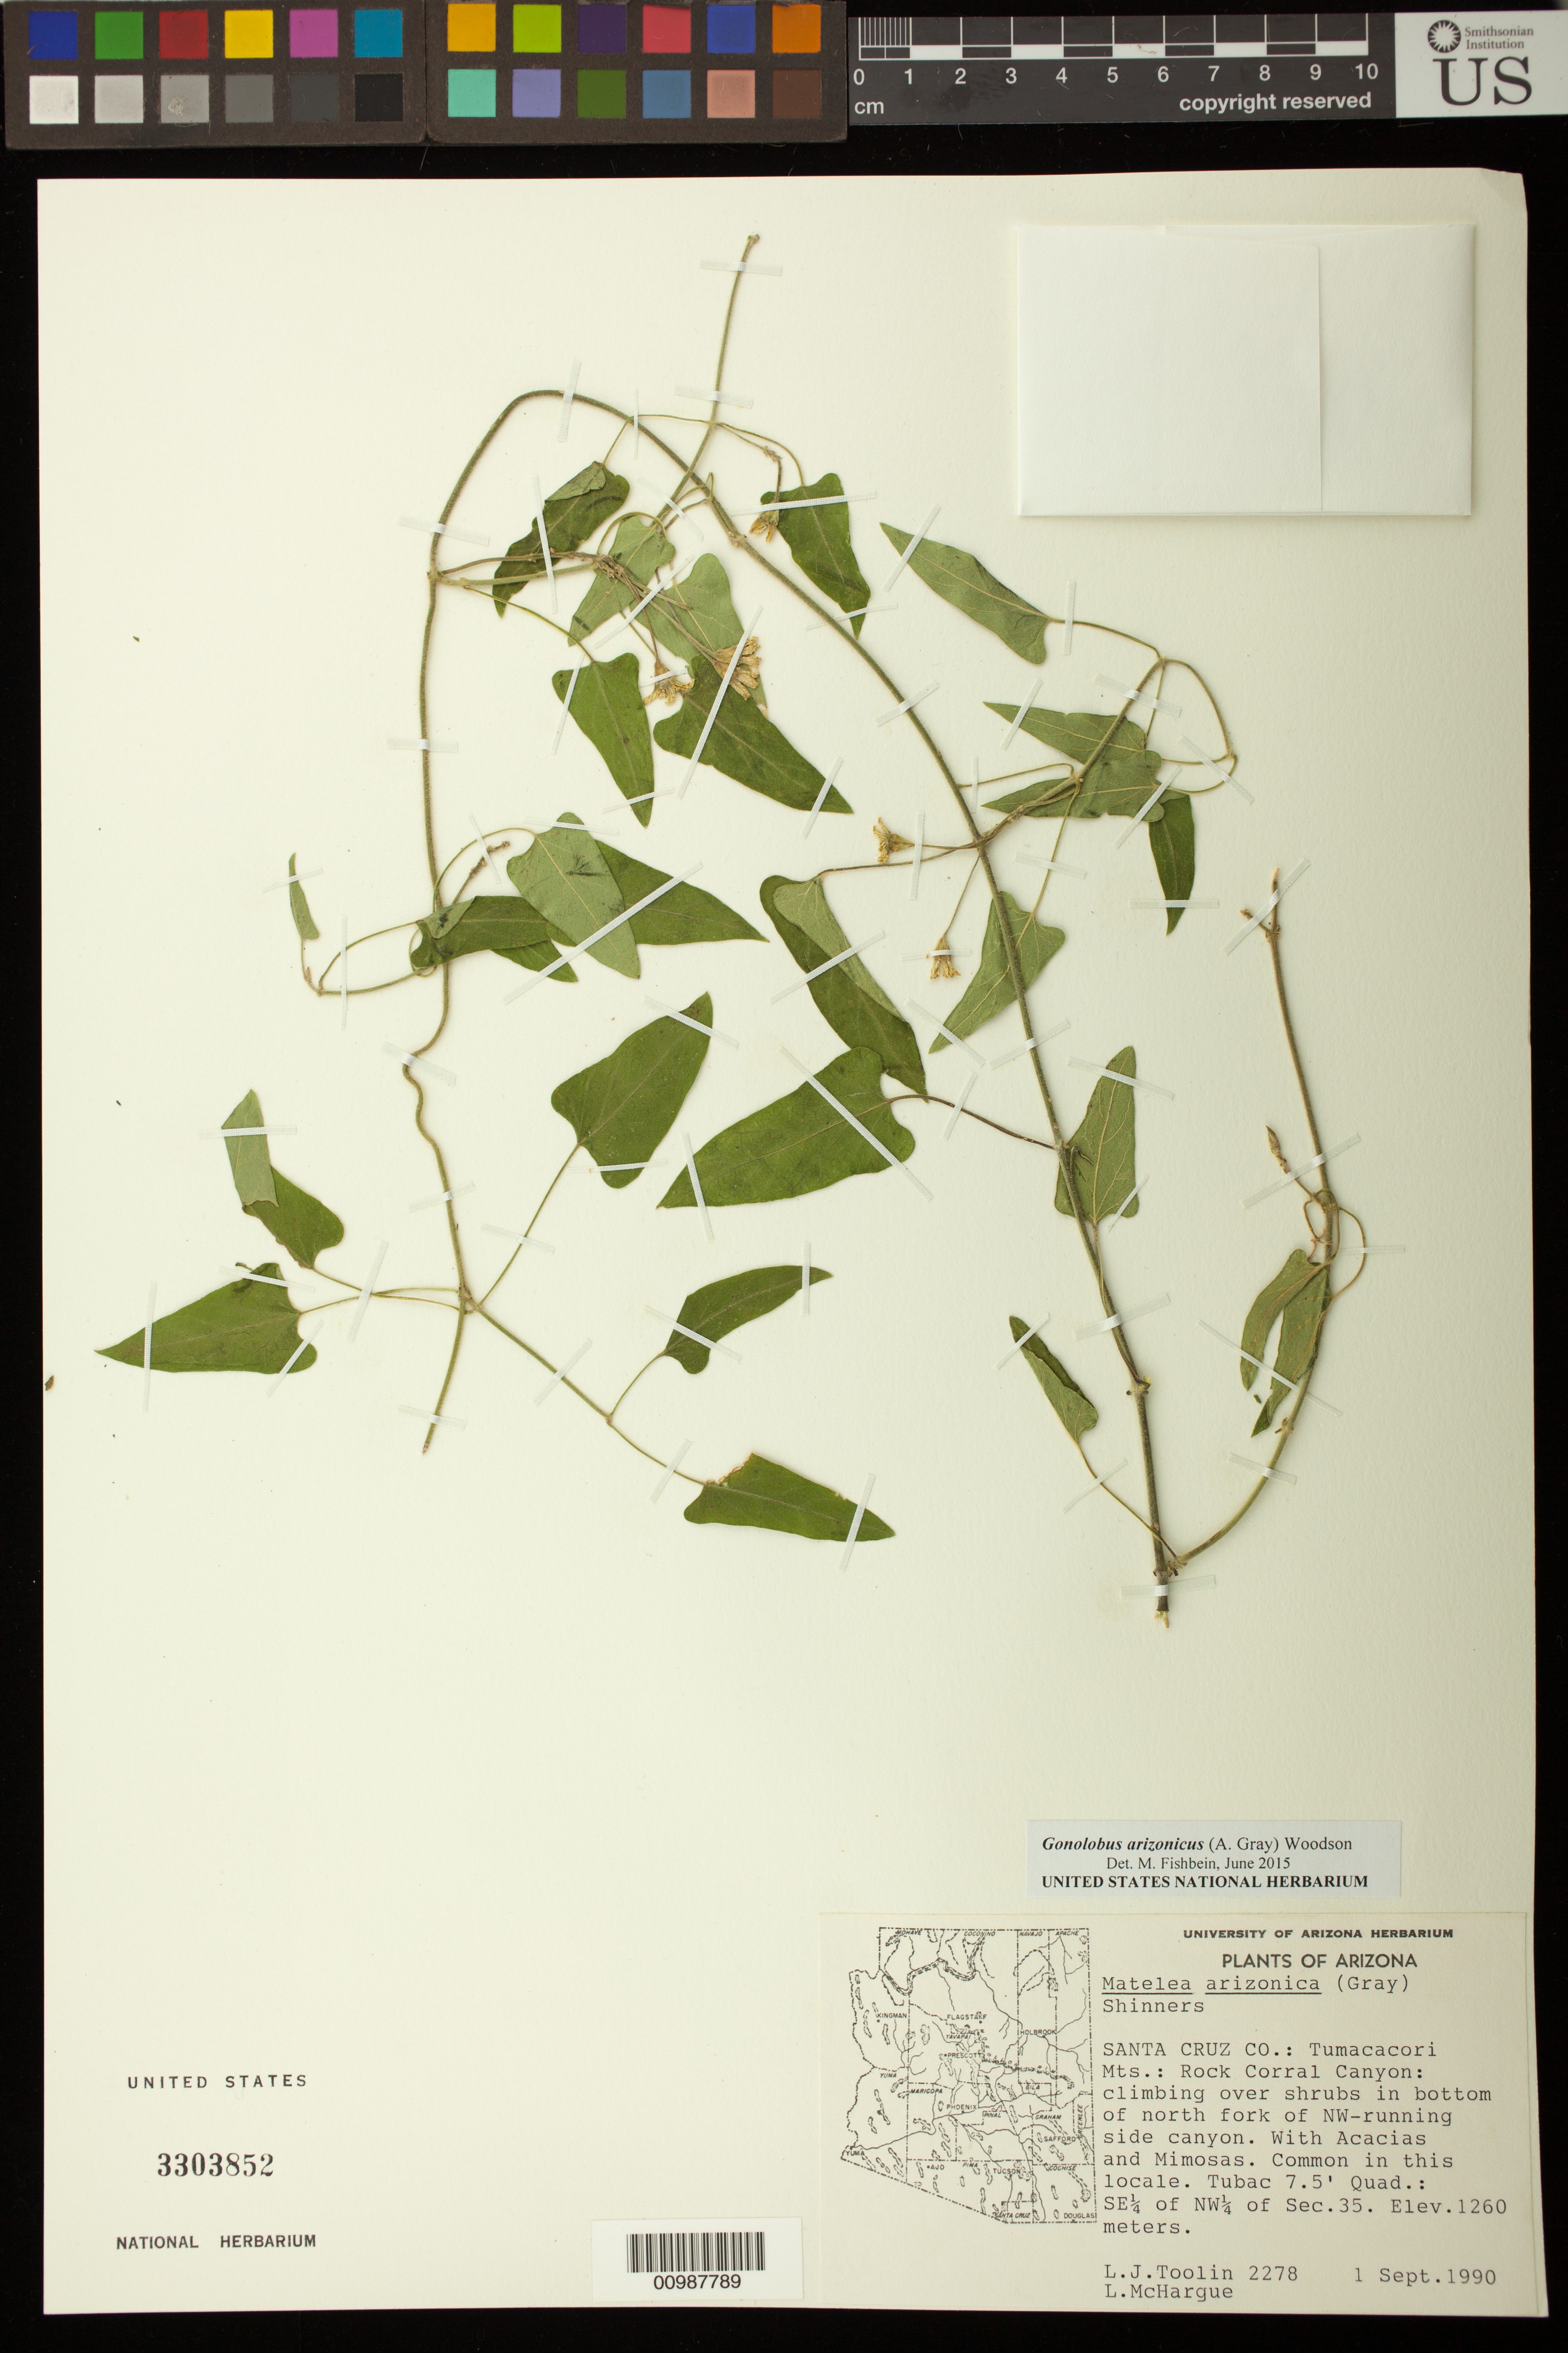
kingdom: Plantae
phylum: Tracheophyta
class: Magnoliopsida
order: Gentianales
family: Apocynaceae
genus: Gonolobus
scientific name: Gonolobus arizonicus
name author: (A. Gray) Woodson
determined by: Fishbein, M.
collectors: L. J. Toolin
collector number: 2278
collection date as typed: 01 Sep 1990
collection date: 1990-09-01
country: United States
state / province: Arizona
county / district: Santa Cruz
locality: Tumacacori Mountains; Rock Corral Canyon; climbing over shrubs in bottom of north fork of NW-running side canyon. With Acacias and Mimosas. Common.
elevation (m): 1260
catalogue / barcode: US 3303852